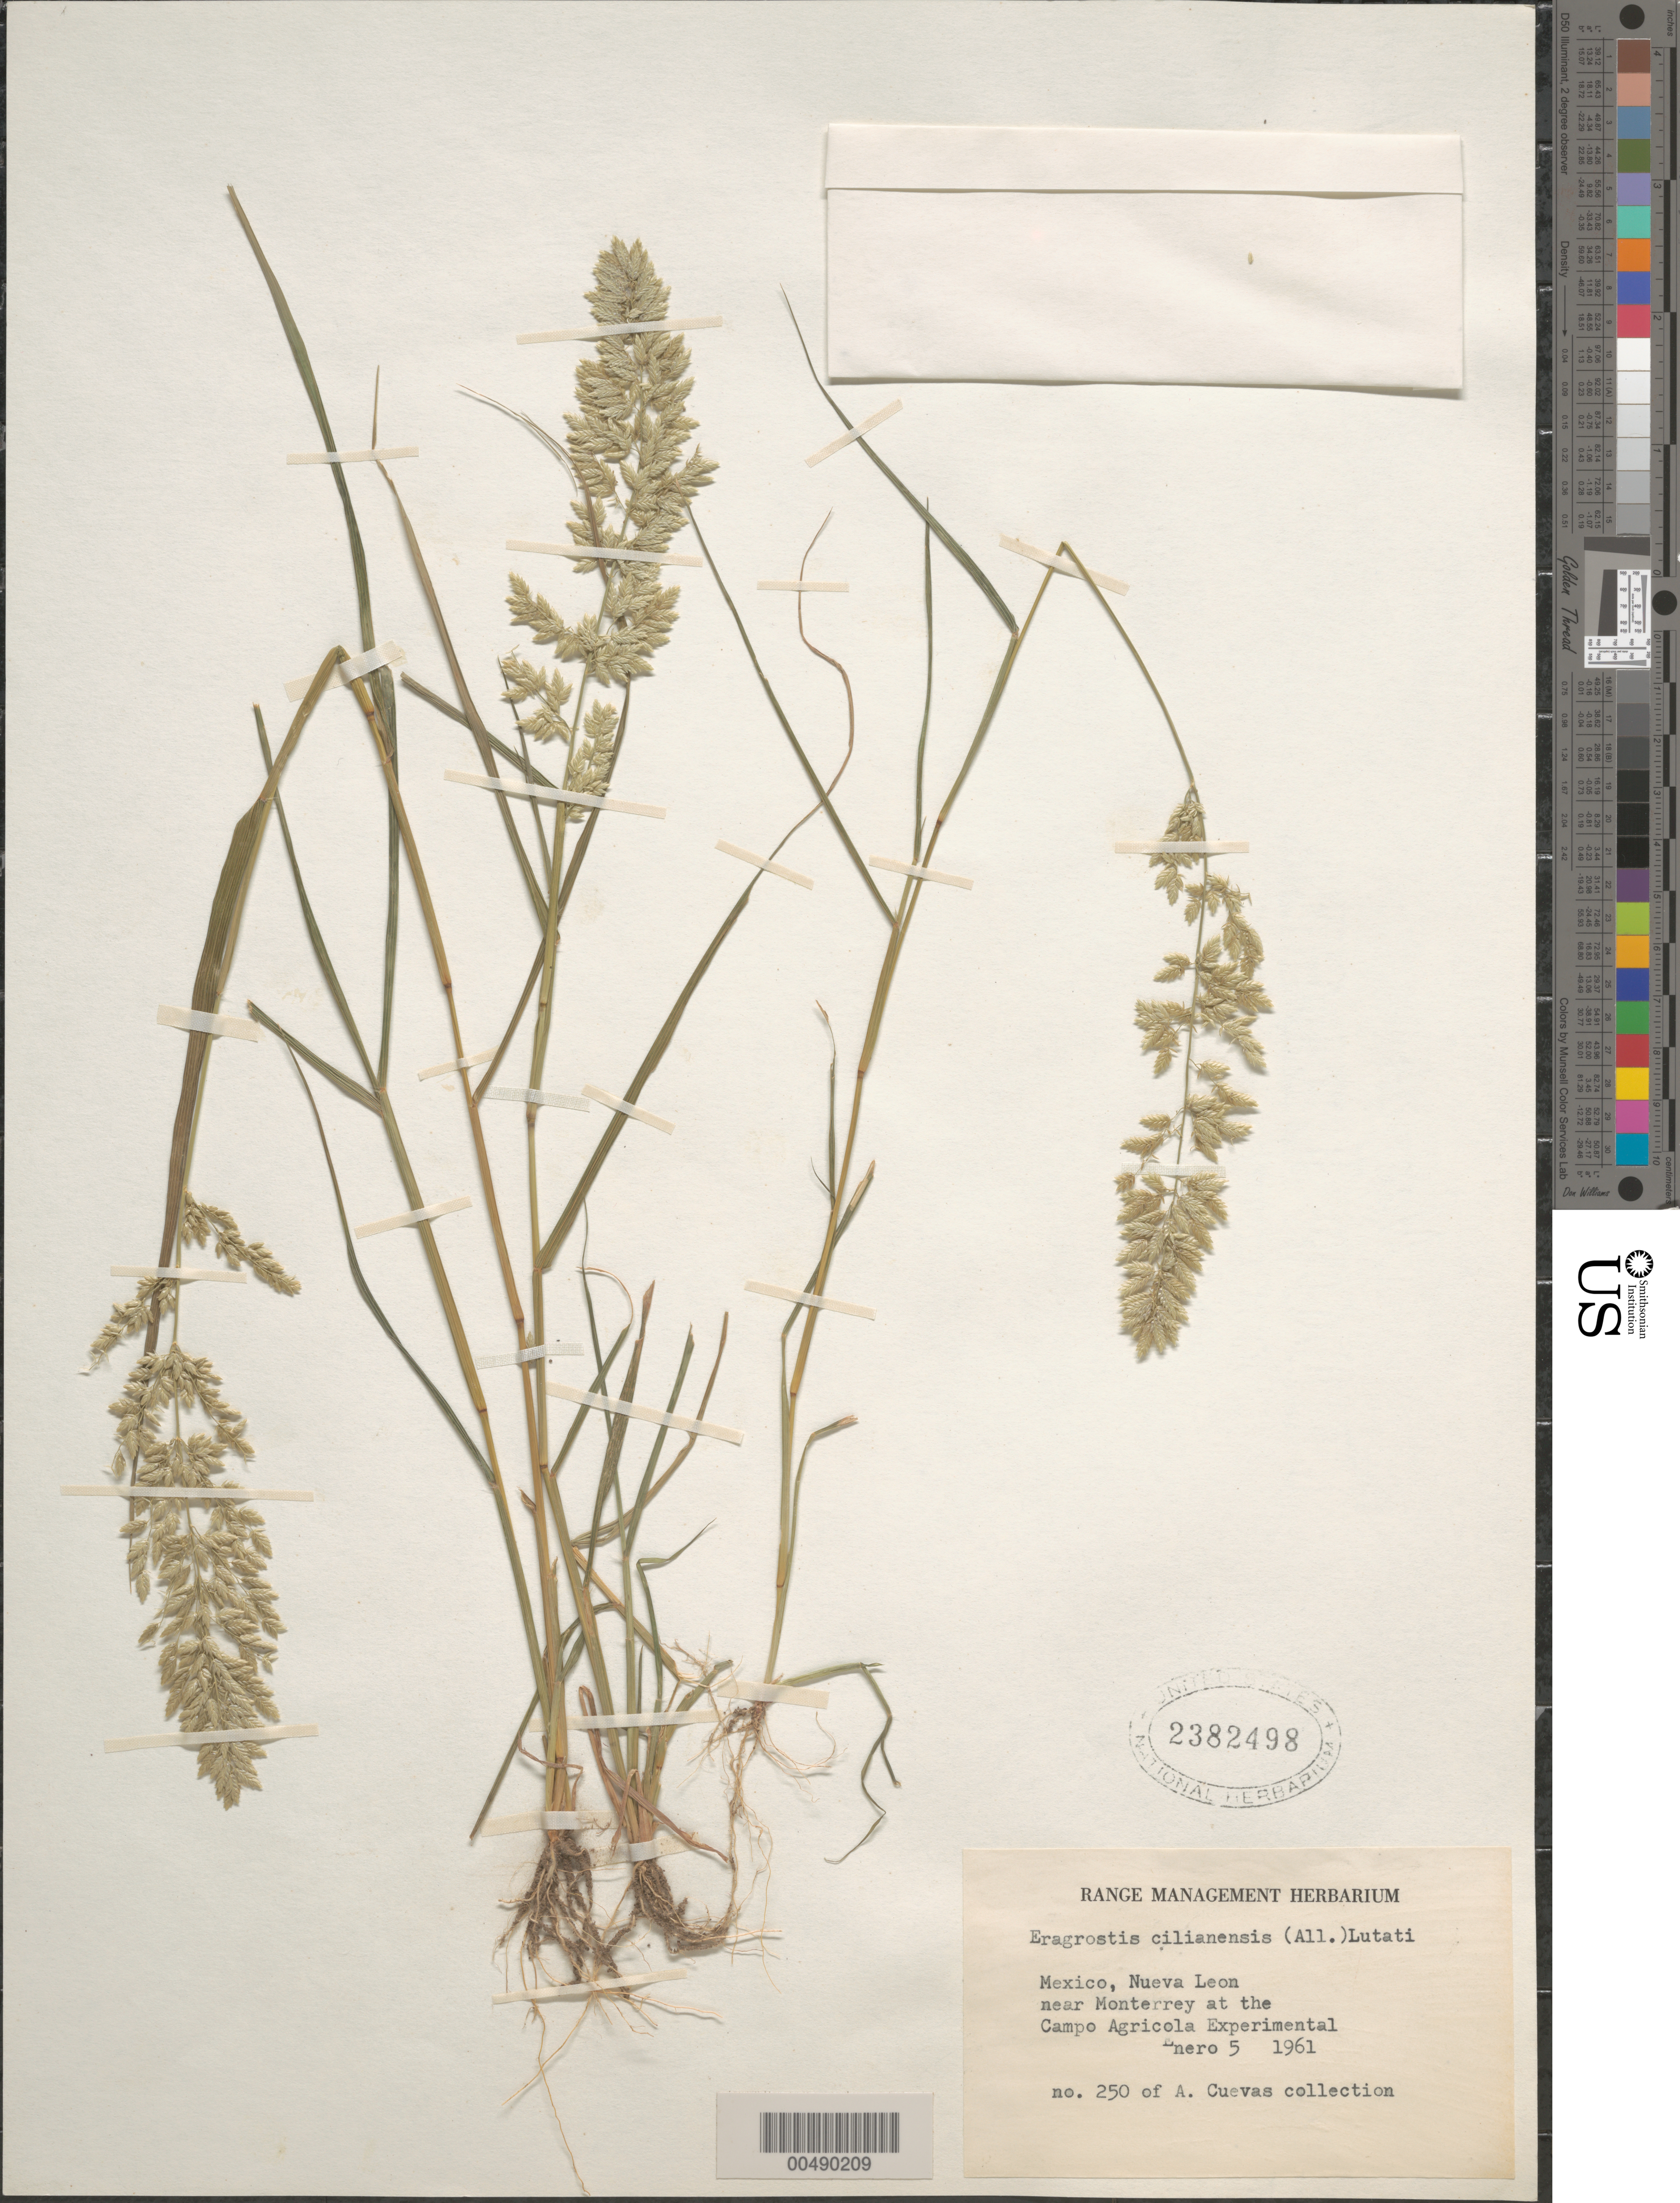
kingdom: Plantae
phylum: Tracheophyta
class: Liliopsida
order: Poales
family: Poaceae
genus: Eragrostis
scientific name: Eragrostis cilianensis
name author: (Bellardi) Vignolo ex Janch.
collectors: A. Cuevas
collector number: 250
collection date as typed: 5 Jan 1961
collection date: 1961-01-05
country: Mexico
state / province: Nuevo León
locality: Near Monterrey at the Campo Agricola Experimental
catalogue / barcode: US 2382498